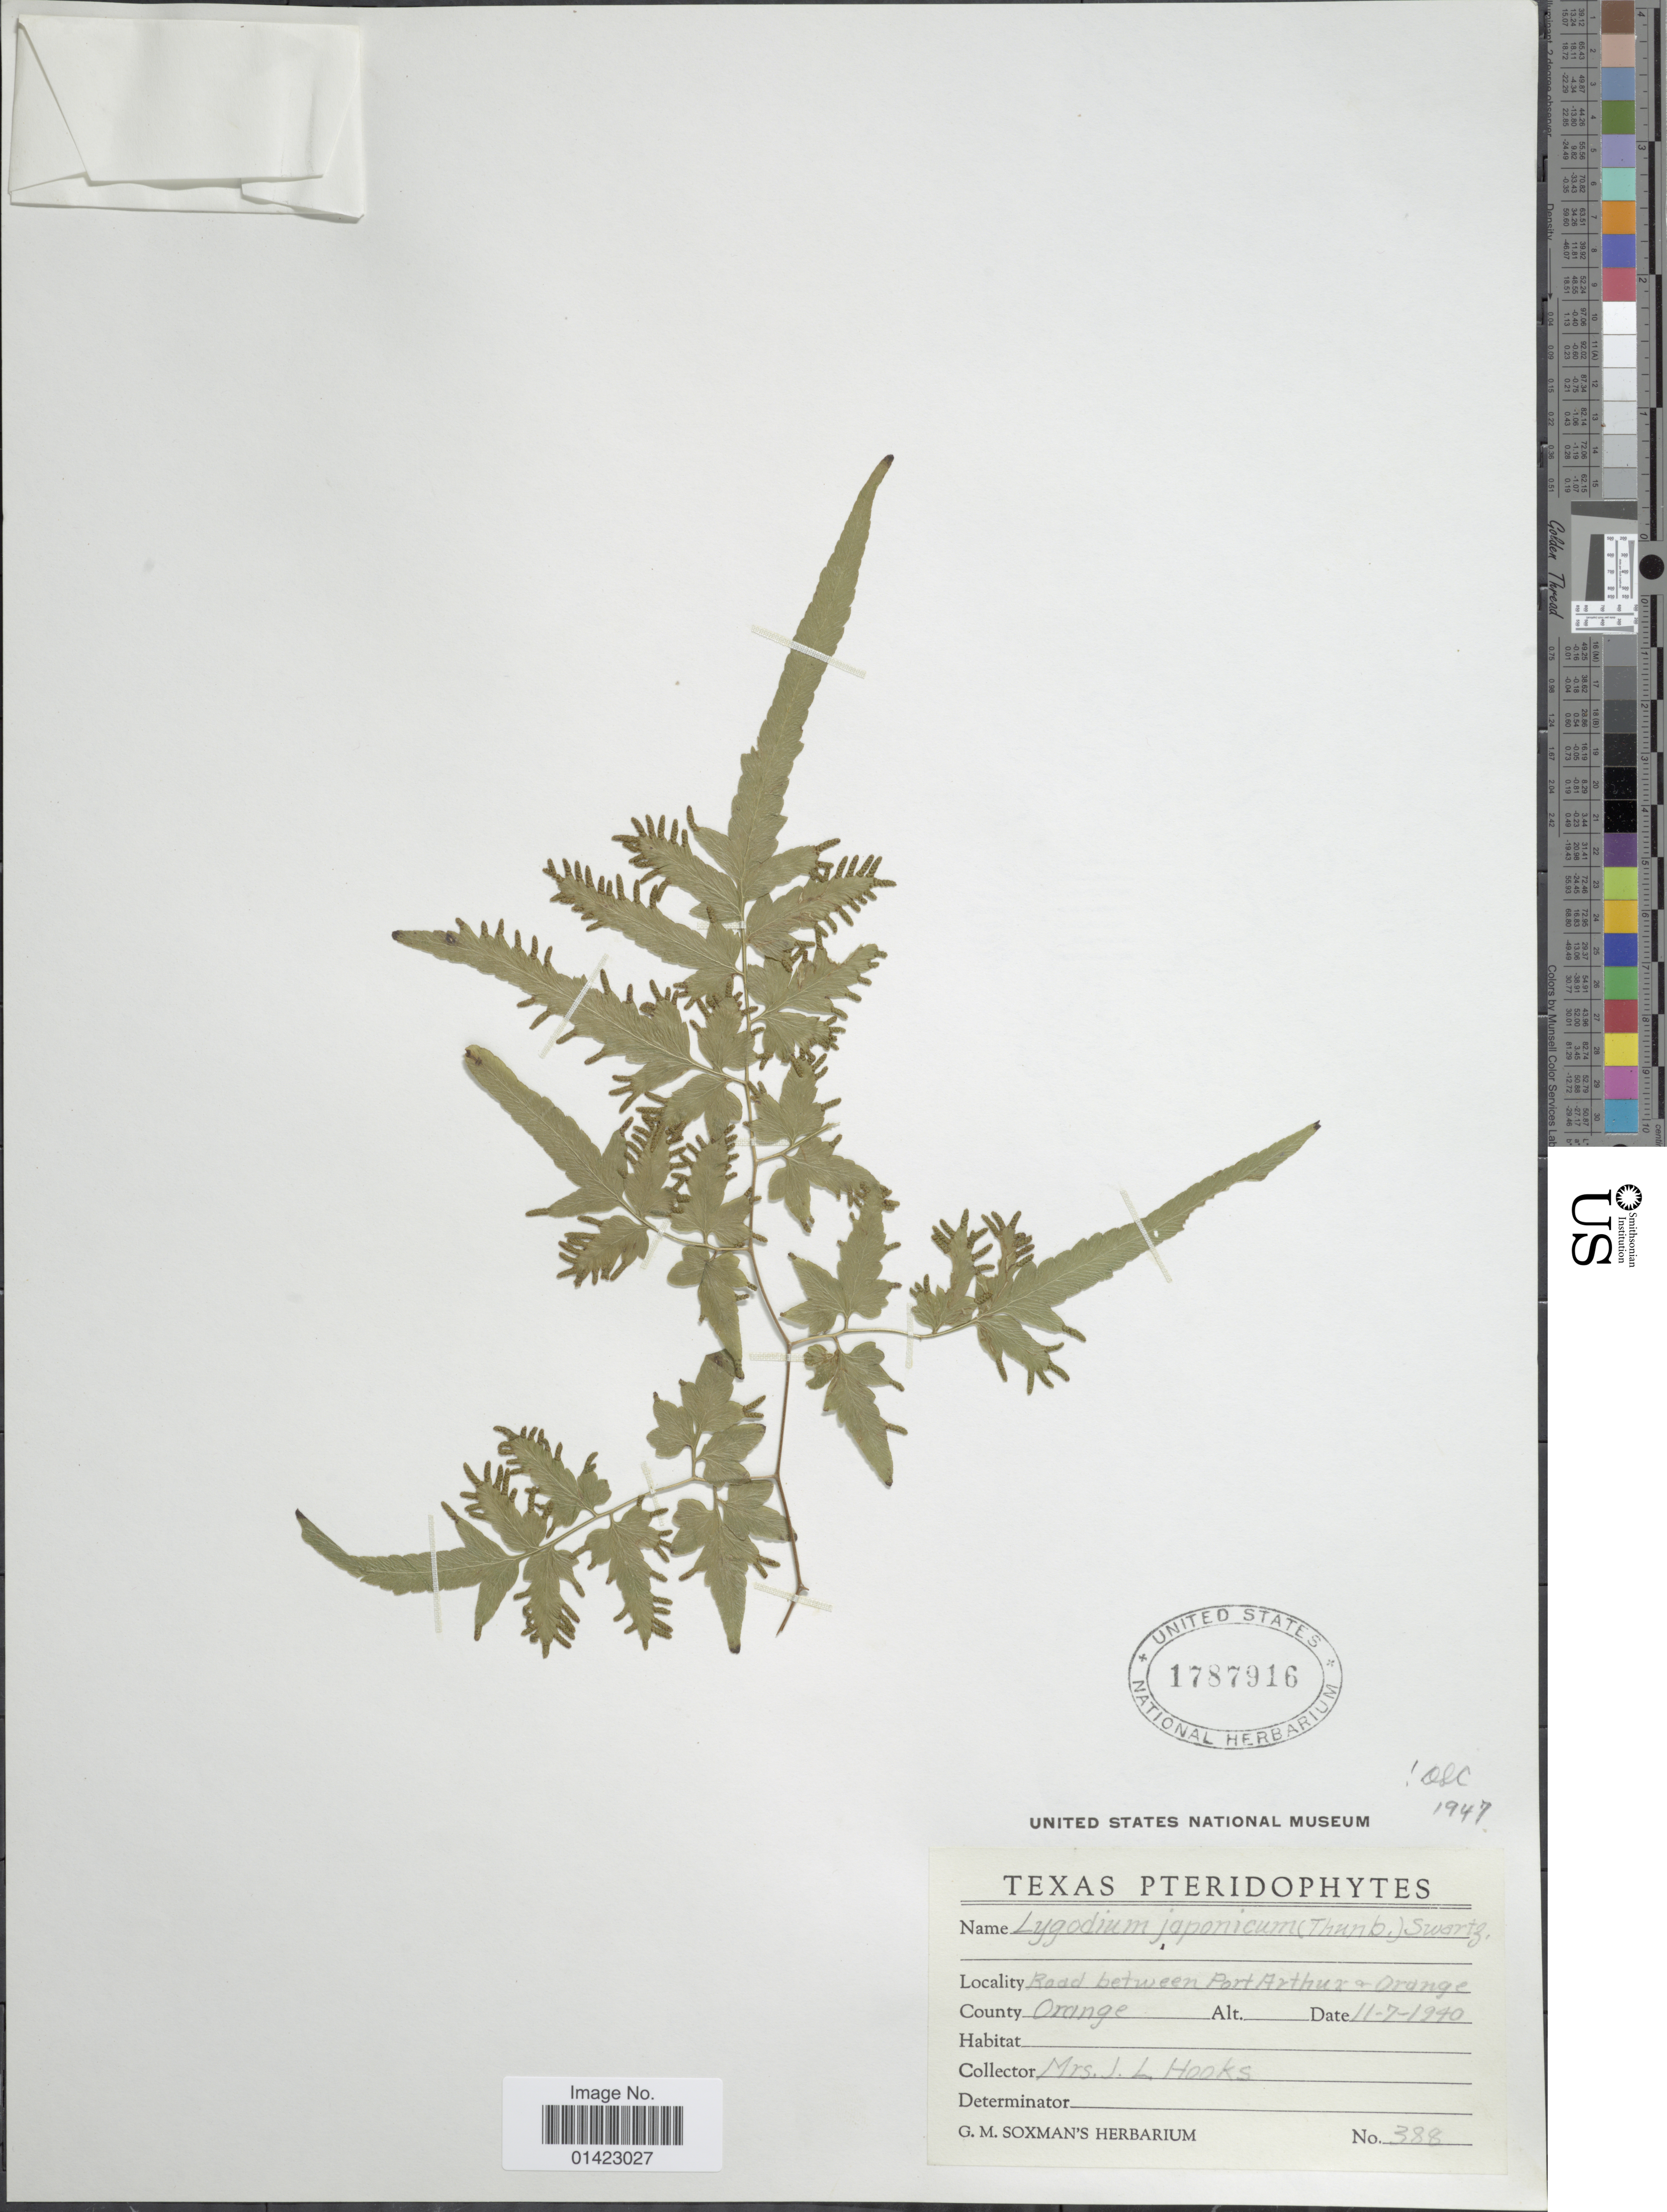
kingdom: Plantae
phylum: Tracheophyta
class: Polypodiopsida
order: Schizaeales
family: Lygodiaceae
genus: Lygodium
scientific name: Lygodium japonicum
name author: (Thunb.) Sw.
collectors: J. Hooks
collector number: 388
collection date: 1940-07-11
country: United States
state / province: Texas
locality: Road between Port Arthur-Orange, County Orange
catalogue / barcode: US 1787916